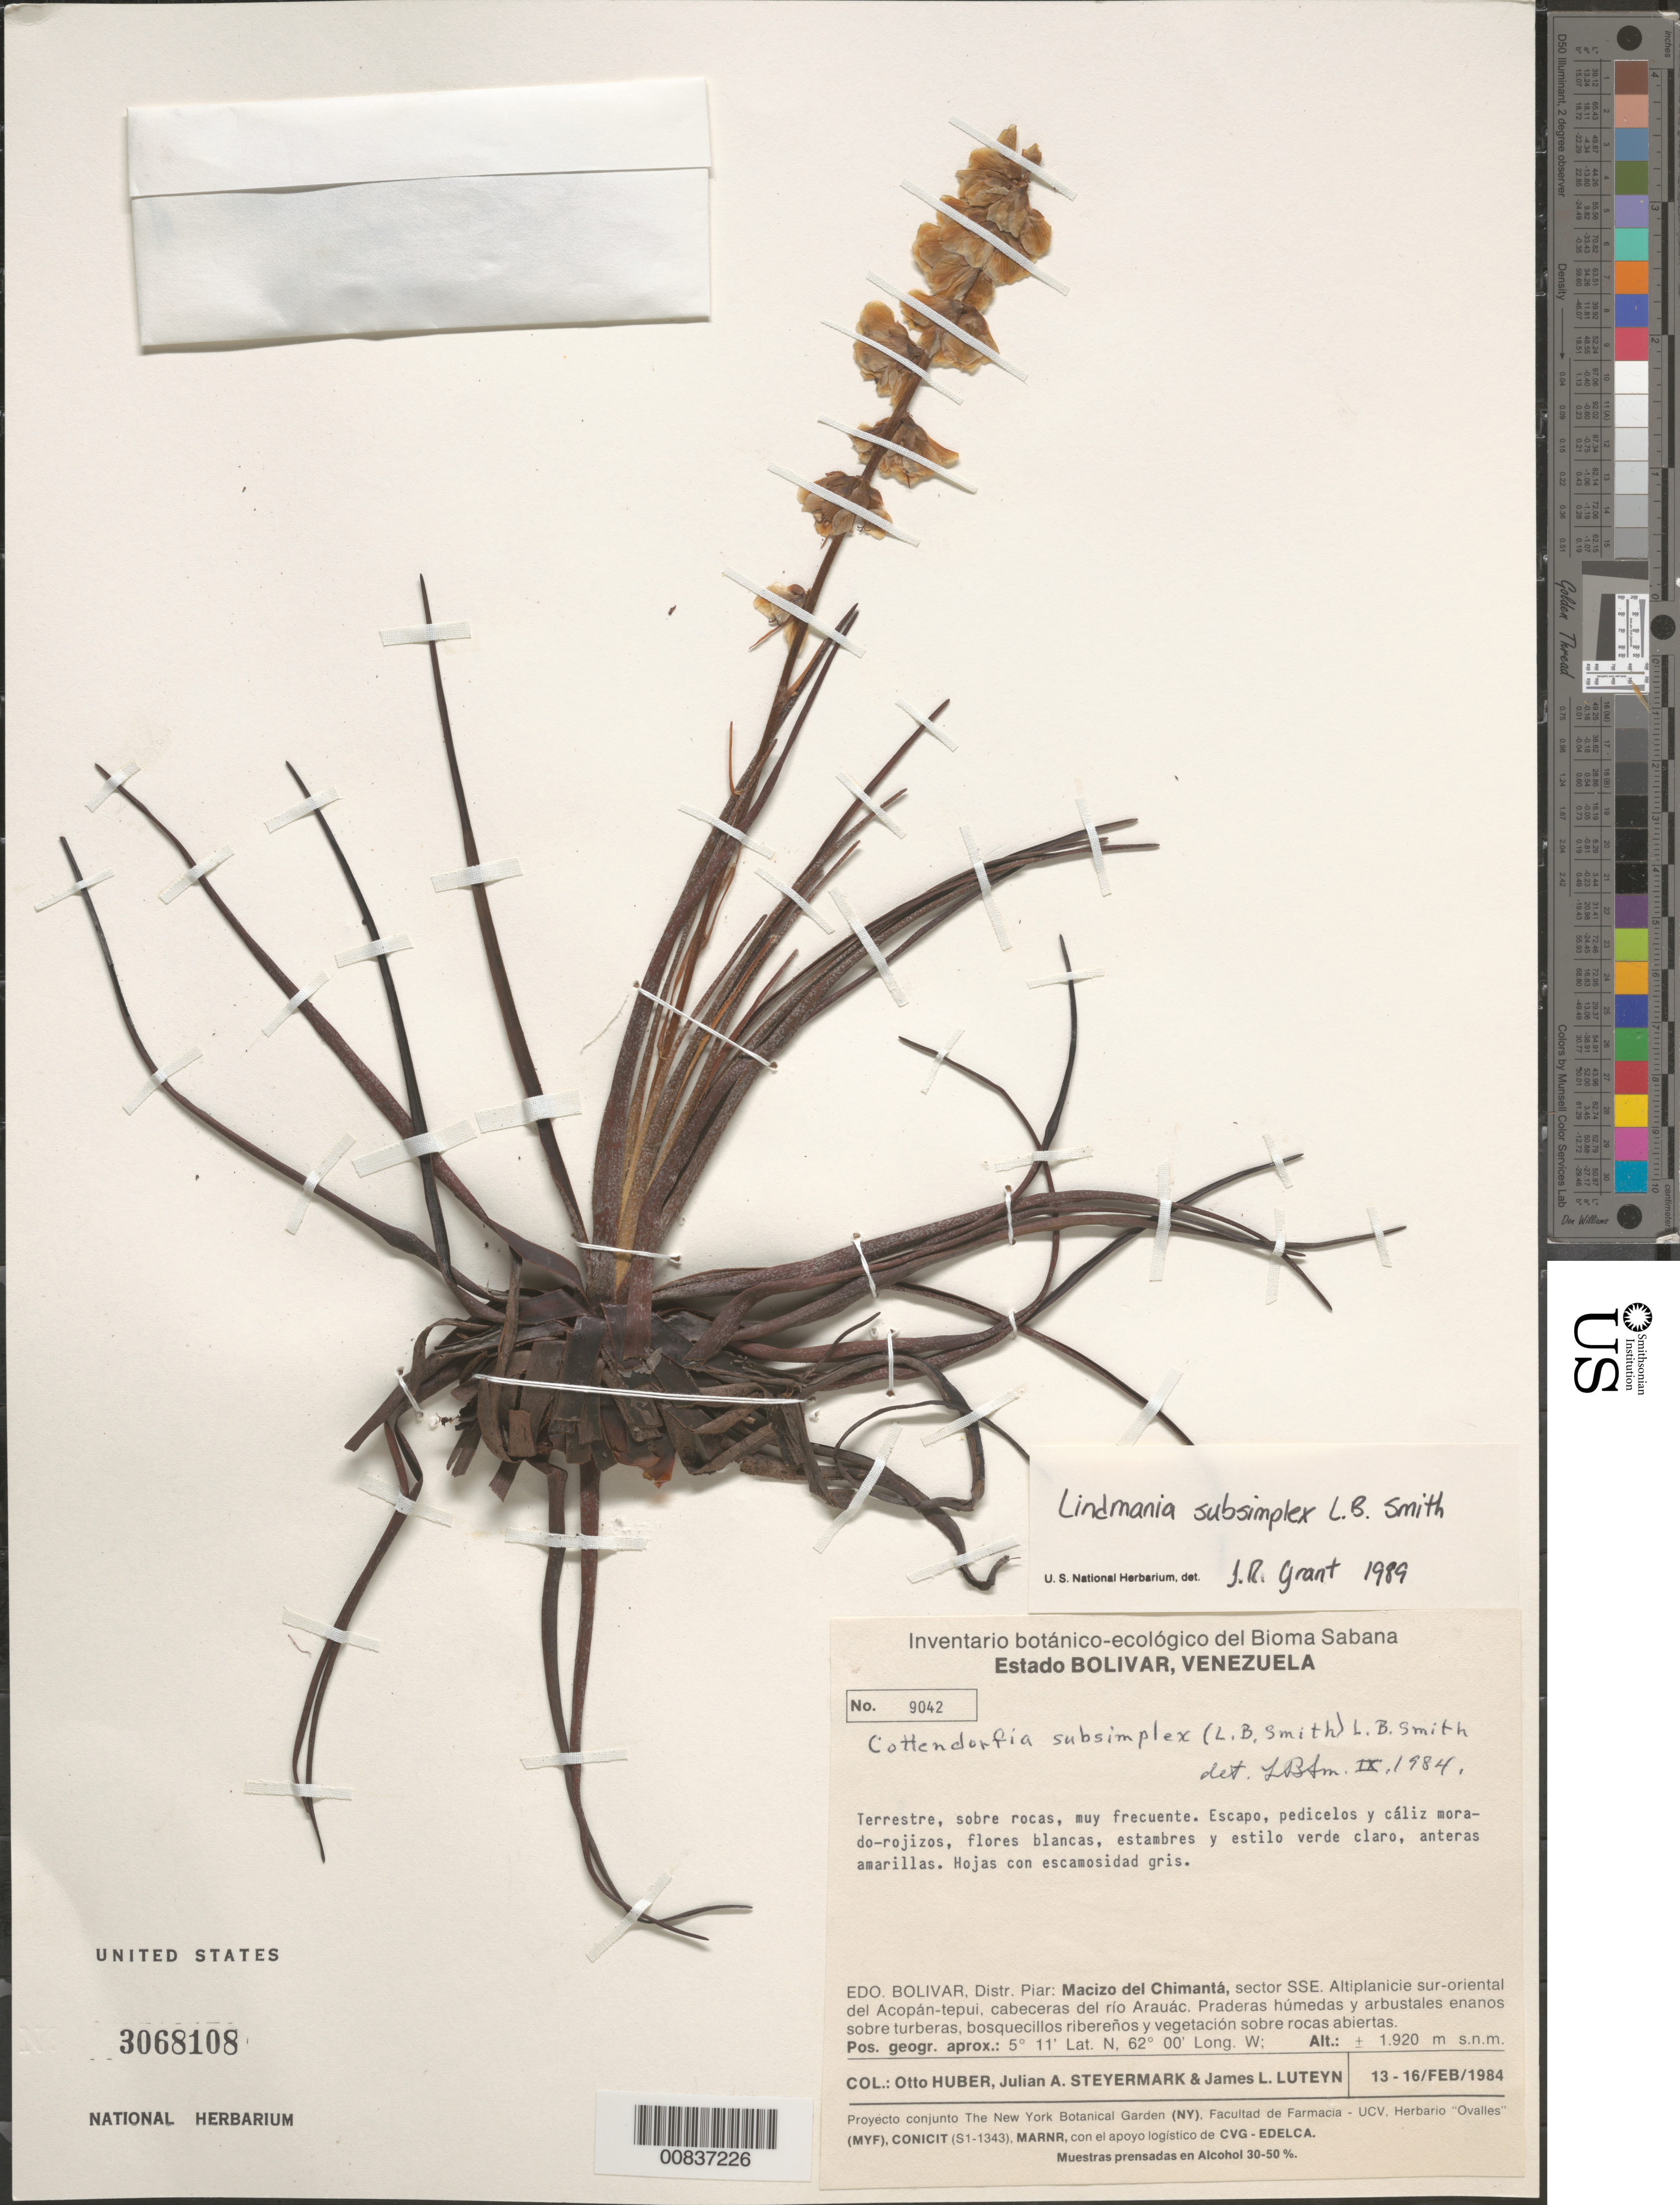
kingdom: Plantae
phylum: Tracheophyta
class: Liliopsida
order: Poales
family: Bromeliaceae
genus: Lindmania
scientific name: Lindmania subsimplex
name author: L.B. Sm.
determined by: Grant, T. R.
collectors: O. Huber, J. Steyermark & J. L. Luteyn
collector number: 9042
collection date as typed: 13-Feb-84 to 16-Feb-84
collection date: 1984-02-13/1984-02-16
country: Venezuela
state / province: Bolívar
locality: Dist. Macizo del Chimantá, sector SSE, altiplanicie sur oriental del Acopántepuí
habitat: Praderas húmedas y arbustales enanos sobre turberas, bosquecillos ribereños y vegetación sobre rocas abiertas; sobre rocas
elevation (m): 1920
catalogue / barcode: US 3068108